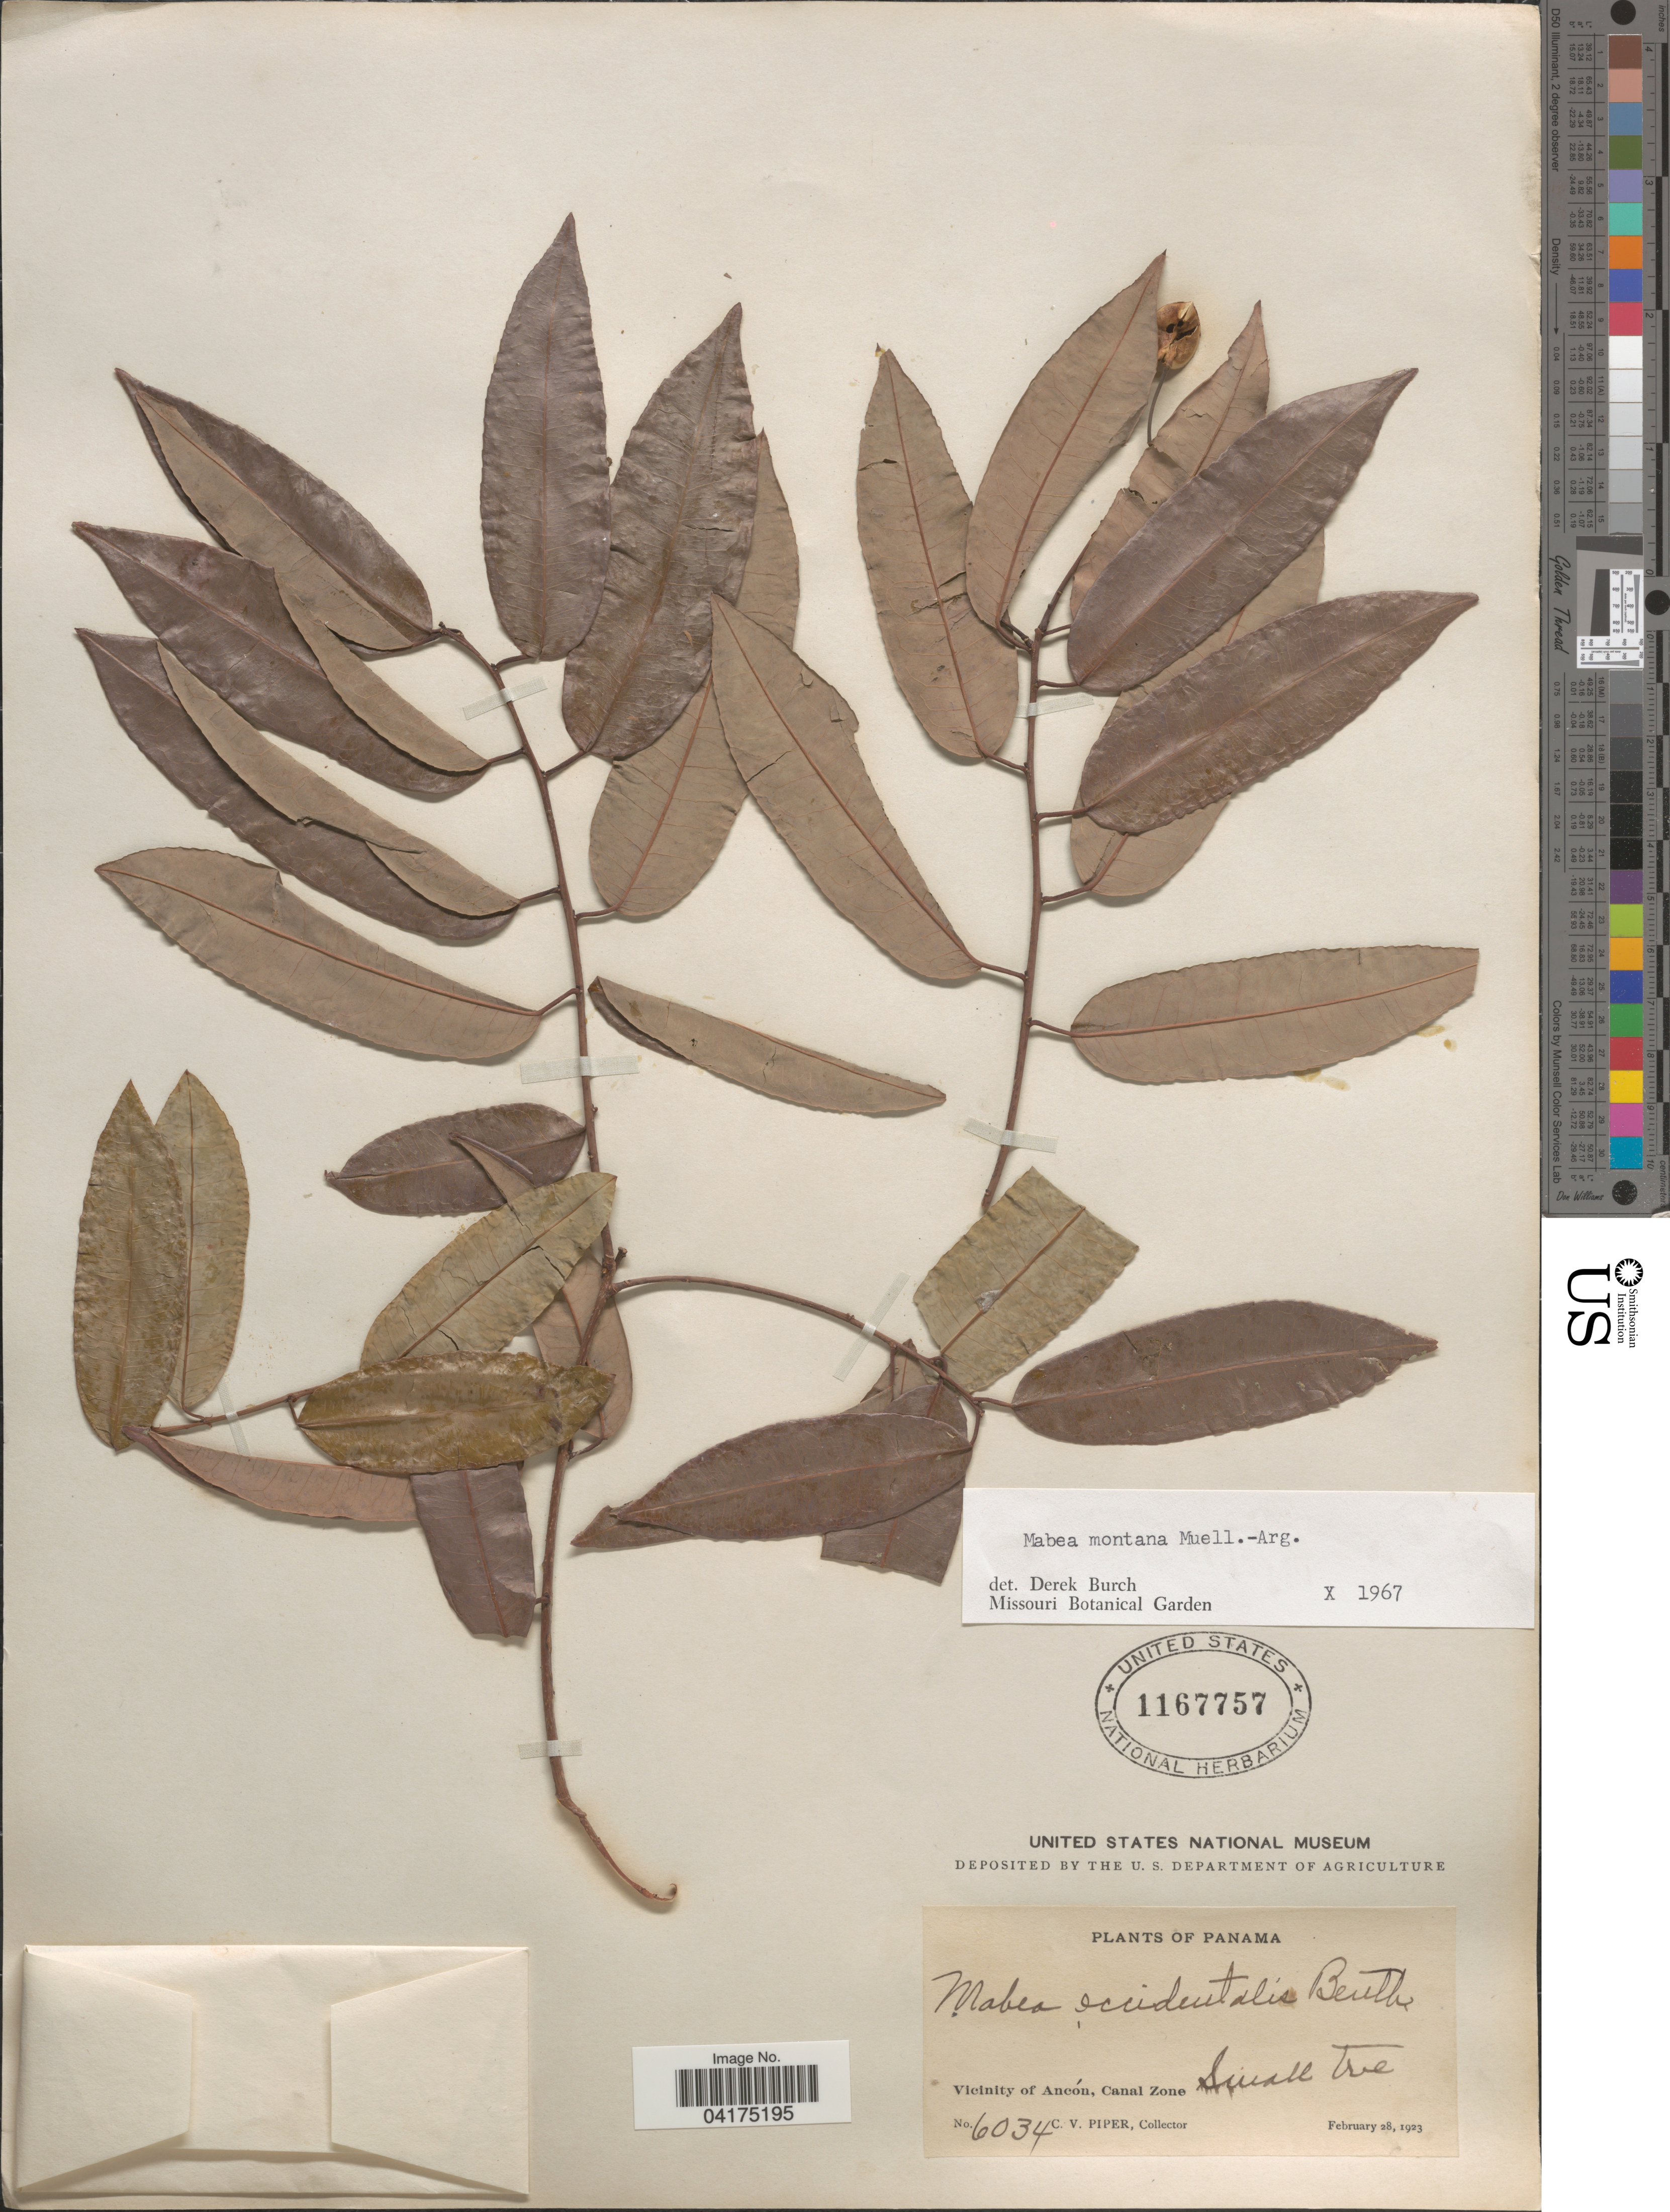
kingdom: Plantae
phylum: Tracheophyta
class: Magnoliopsida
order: Malpighiales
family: Euphorbiaceae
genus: Mabea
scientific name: Mabea montana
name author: Müll. Arg.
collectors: C. V. Piper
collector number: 6034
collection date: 1923-02-28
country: Panama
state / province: Colón / Panamá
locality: Vicinity of Ancón, Canal Zone.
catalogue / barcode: US 1167757